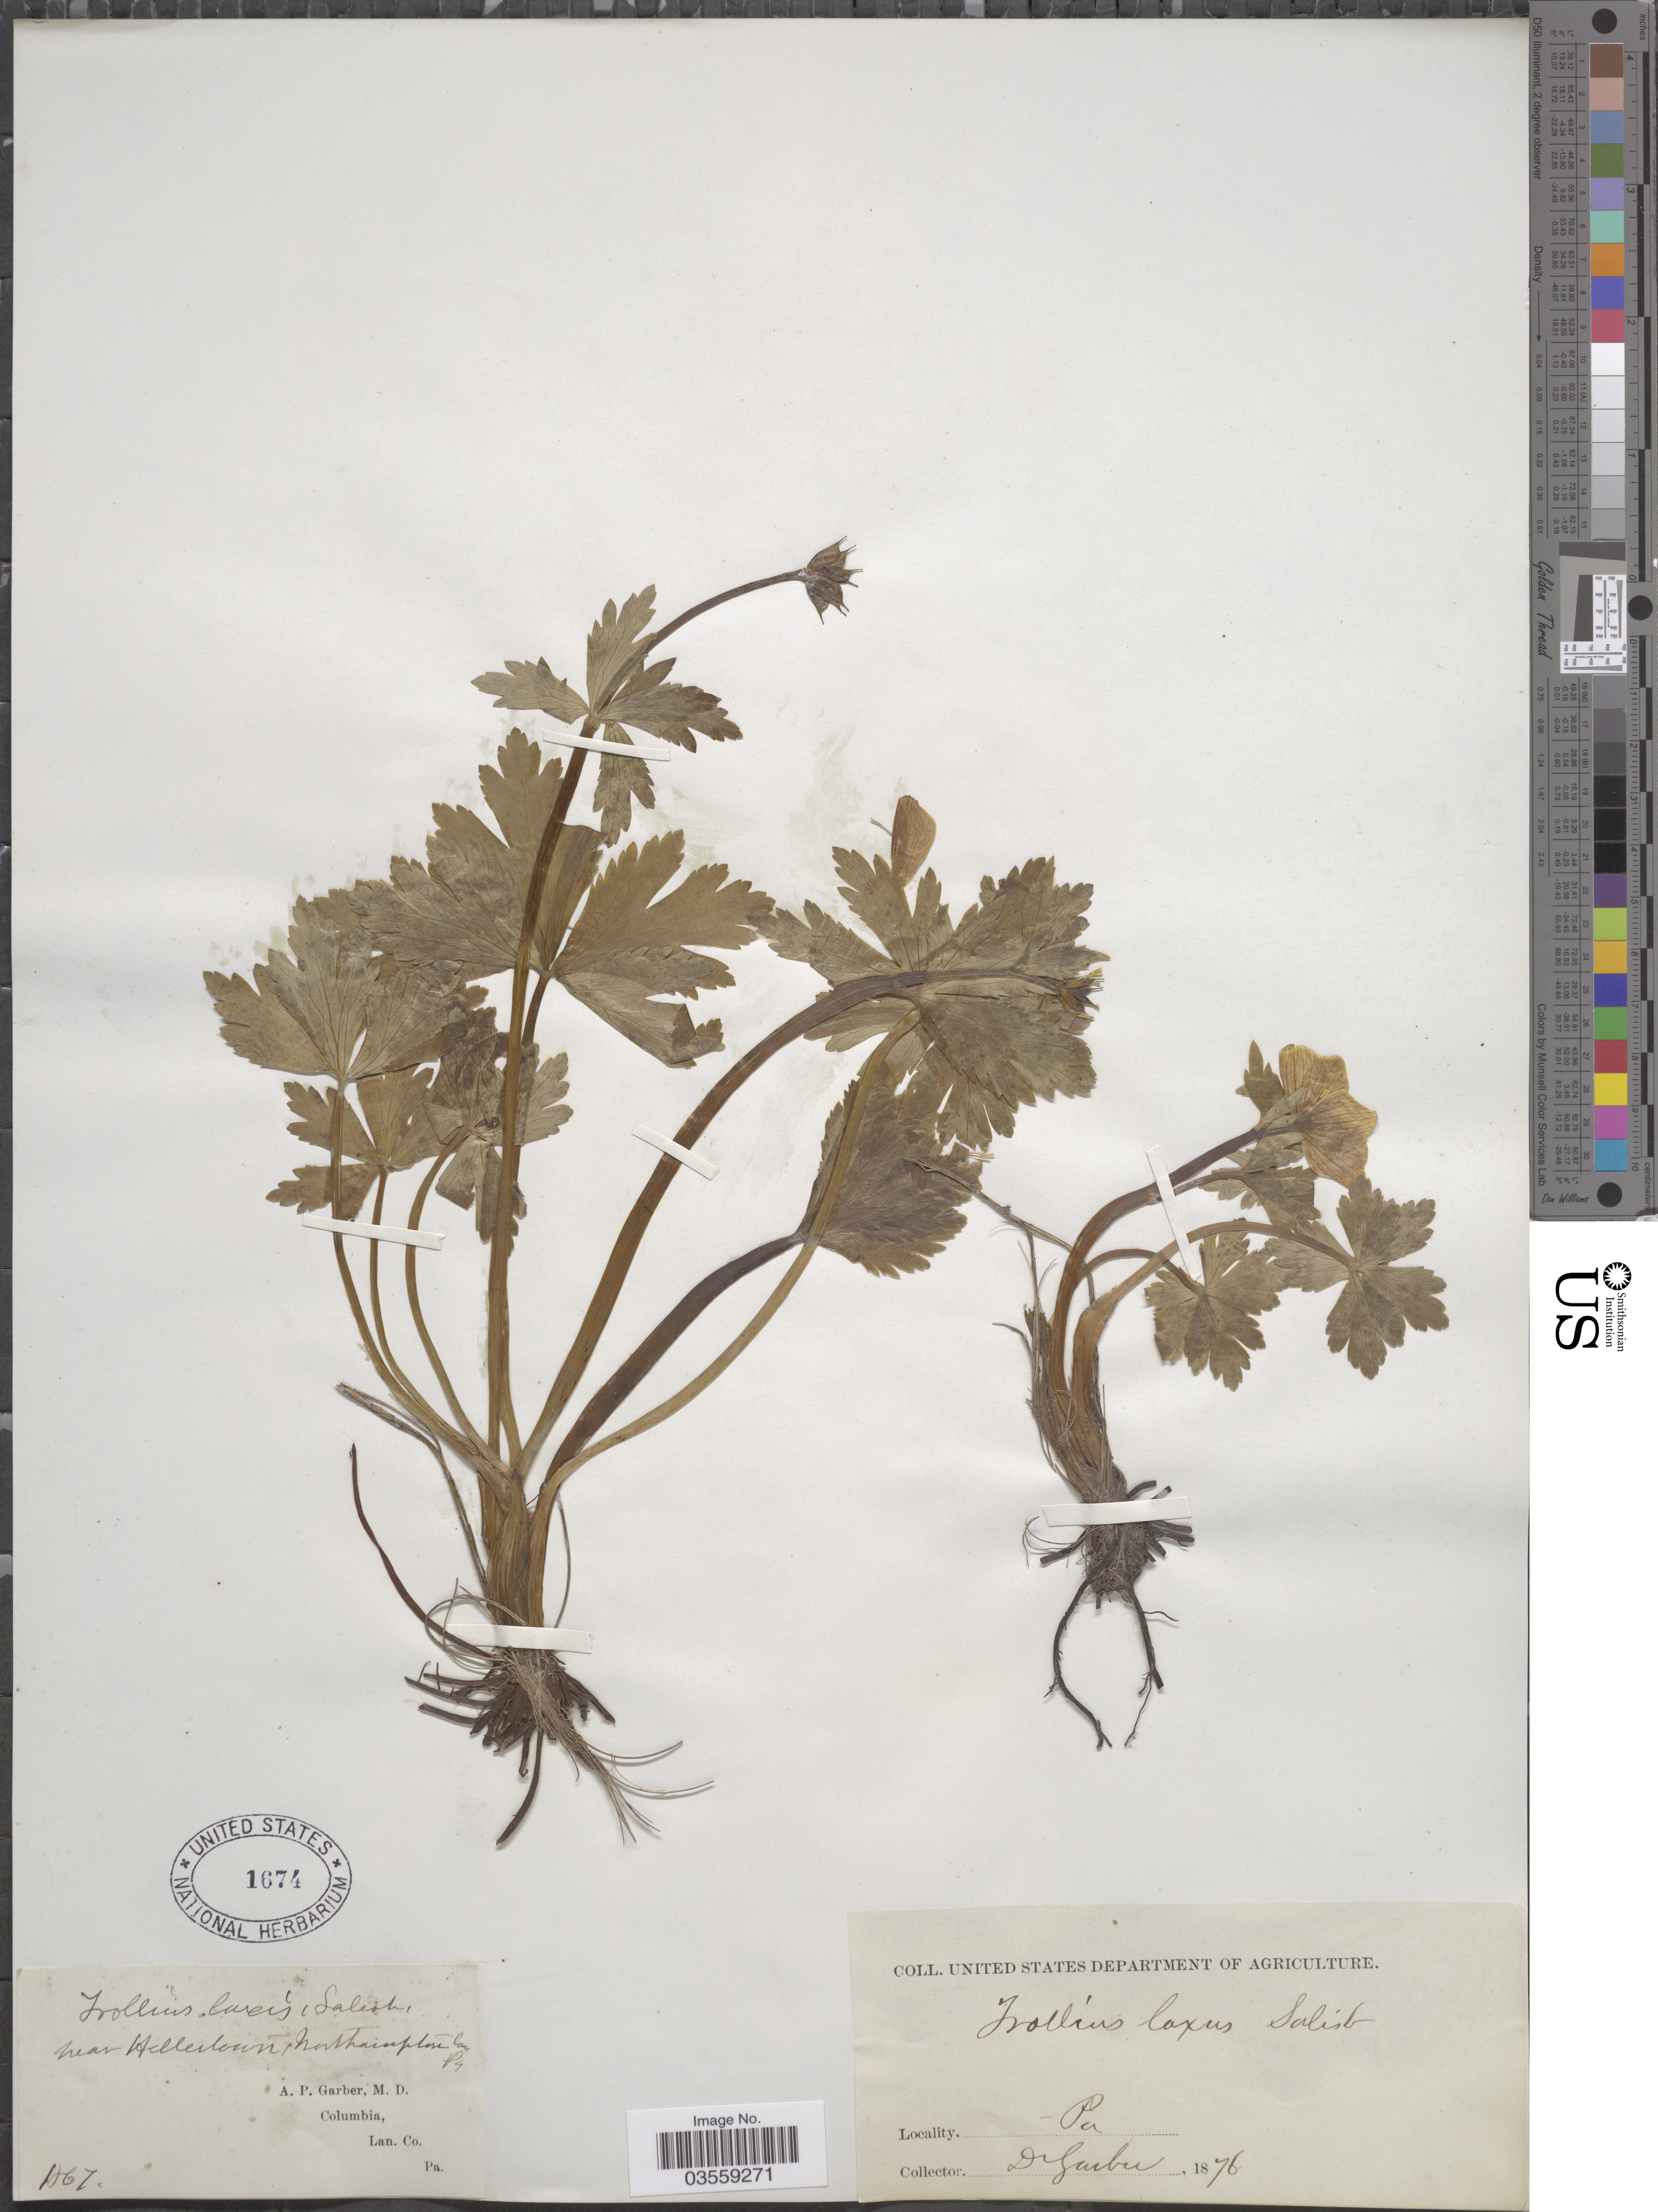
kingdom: Plantae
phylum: Tracheophyta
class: Magnoliopsida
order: Ranunculales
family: Ranunculaceae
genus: Trollius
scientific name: Trollius laxus var. laxus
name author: Salisb.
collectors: A. P. Garber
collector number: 1867?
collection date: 1876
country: United States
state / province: Pennsylvania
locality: Columbia, Lan. Co. Near Hellertown, Northampton Co.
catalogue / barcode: US 1674